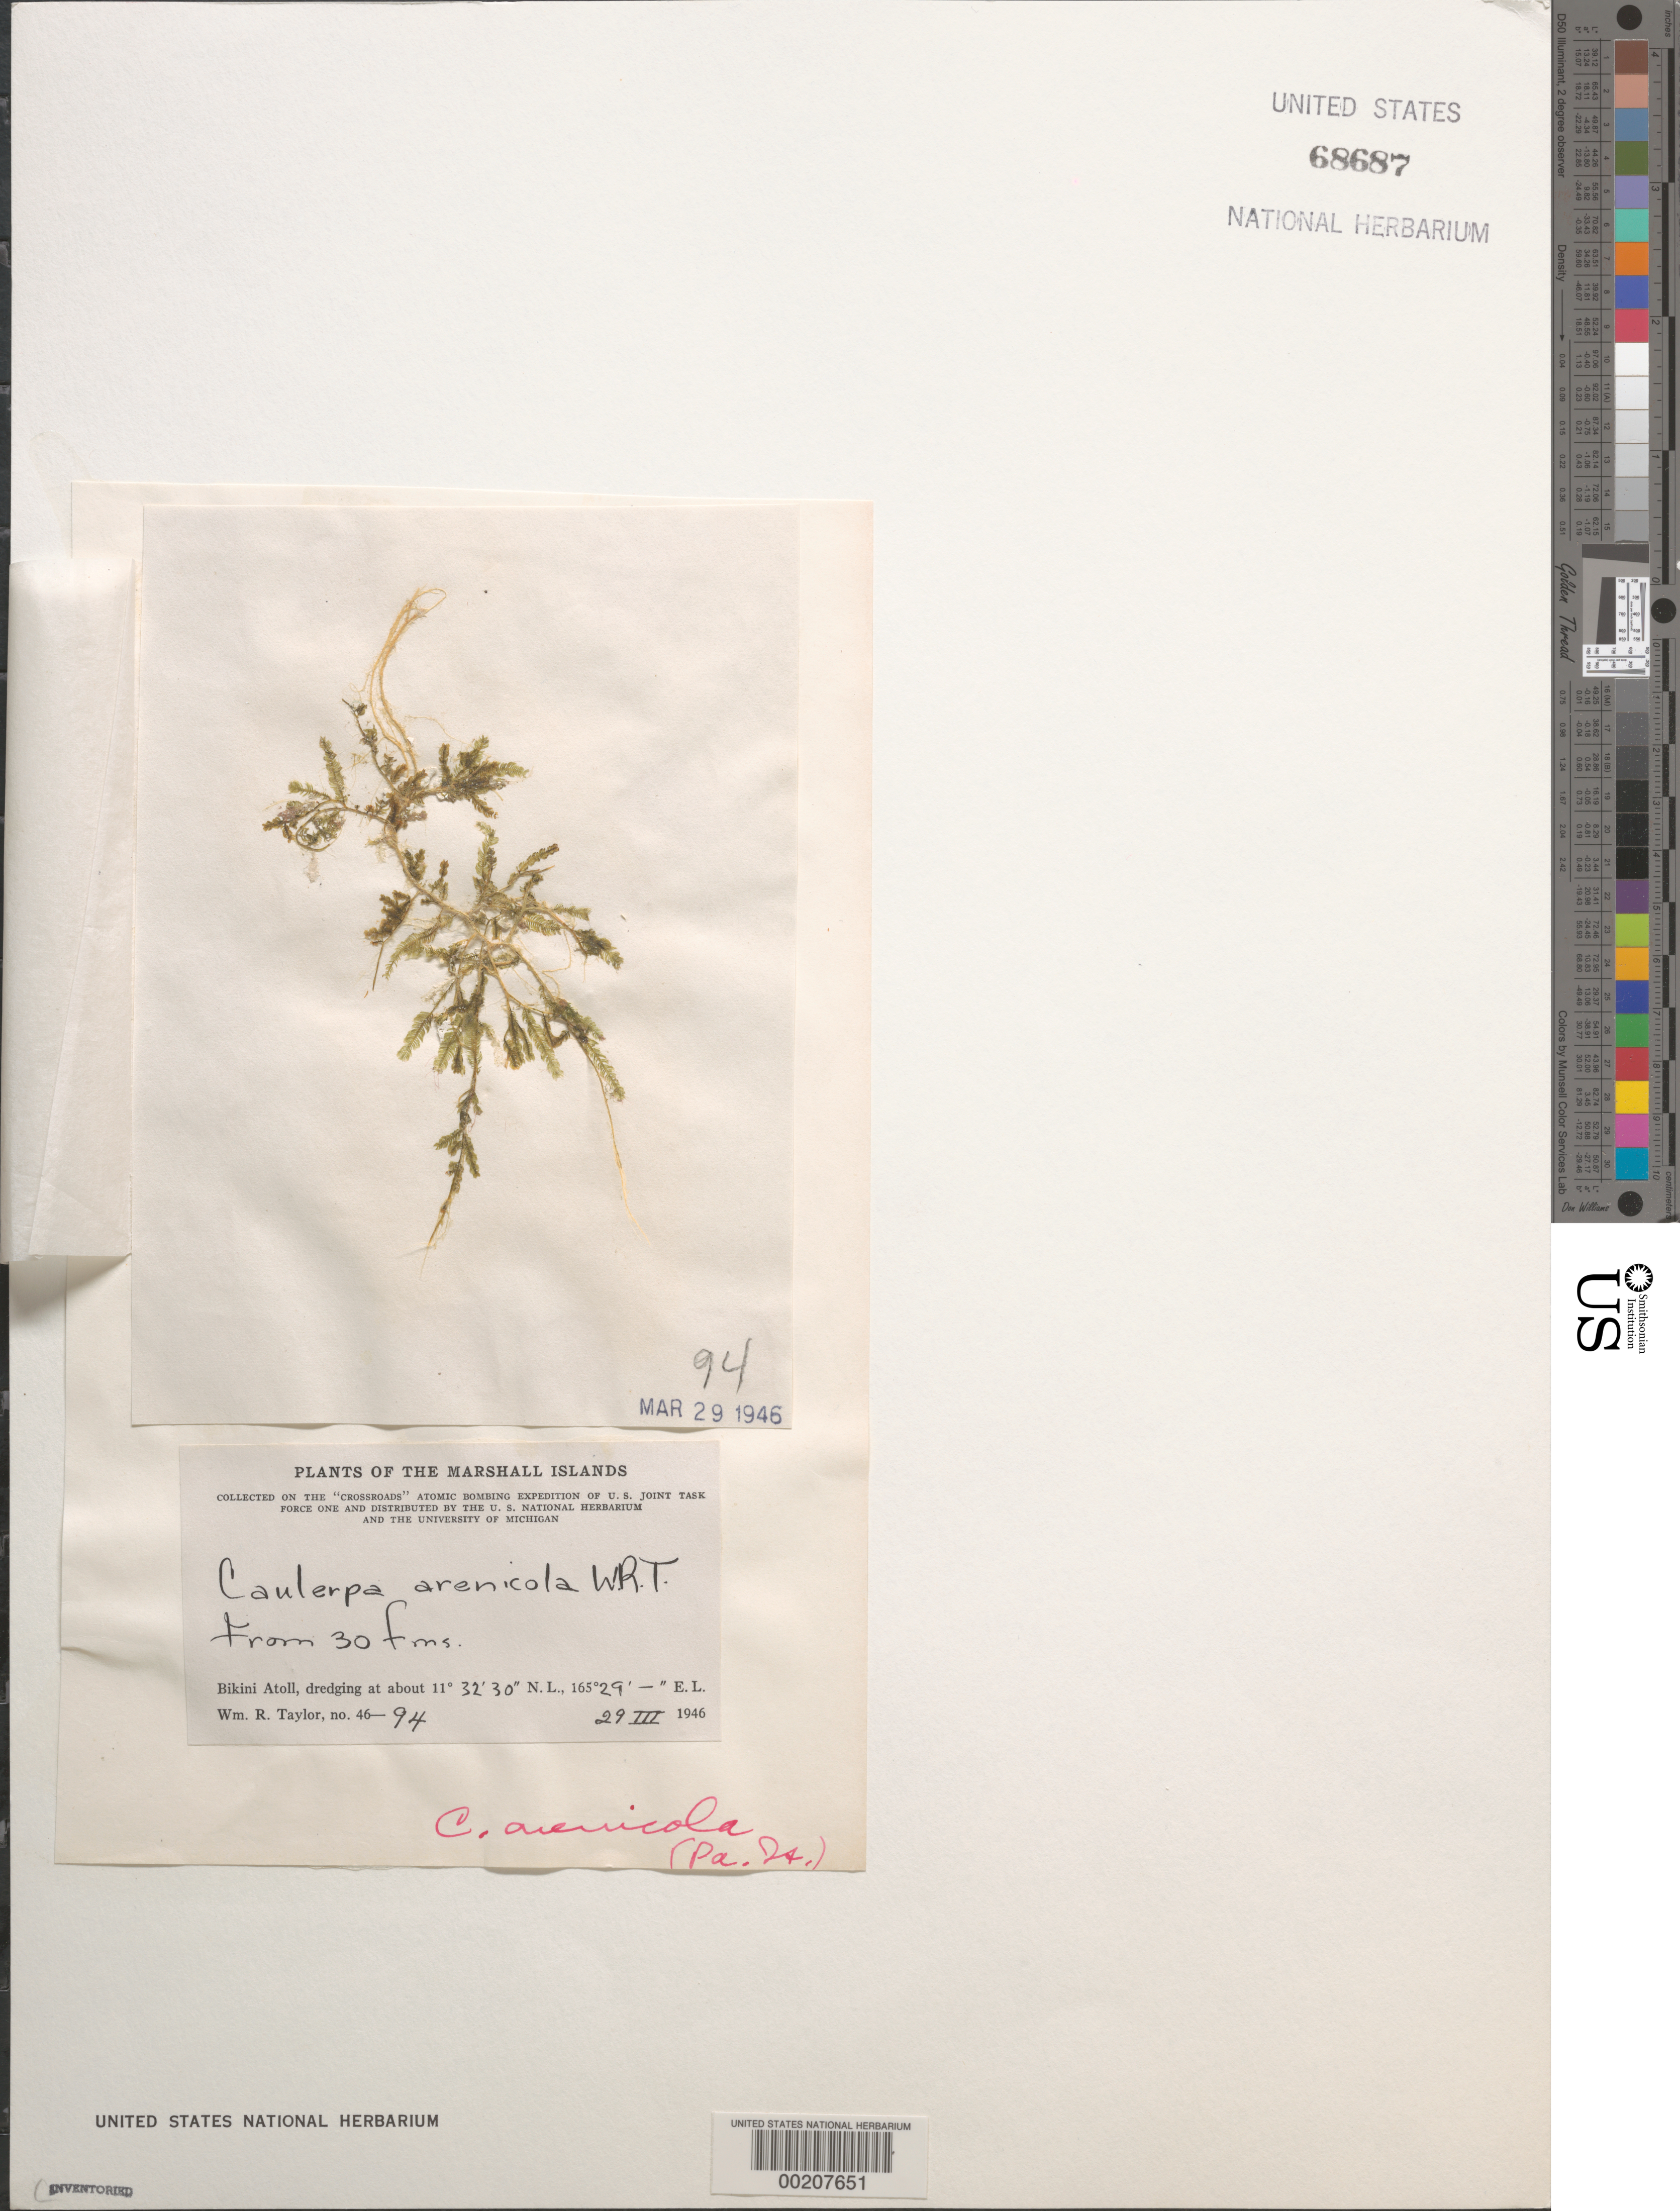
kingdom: Plantae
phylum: Chlorophyta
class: Ulvophyceae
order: Bryopsidales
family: Caulerpaceae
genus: Caulerpa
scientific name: Caulerpa antoensis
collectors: W. R. Taylor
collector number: WRT 46-94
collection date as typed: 29 Mar 1946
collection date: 1946-03-29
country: Marshall Islands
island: Bikini Atoll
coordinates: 11 32' 30" N, 165 29' E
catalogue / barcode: US 68687